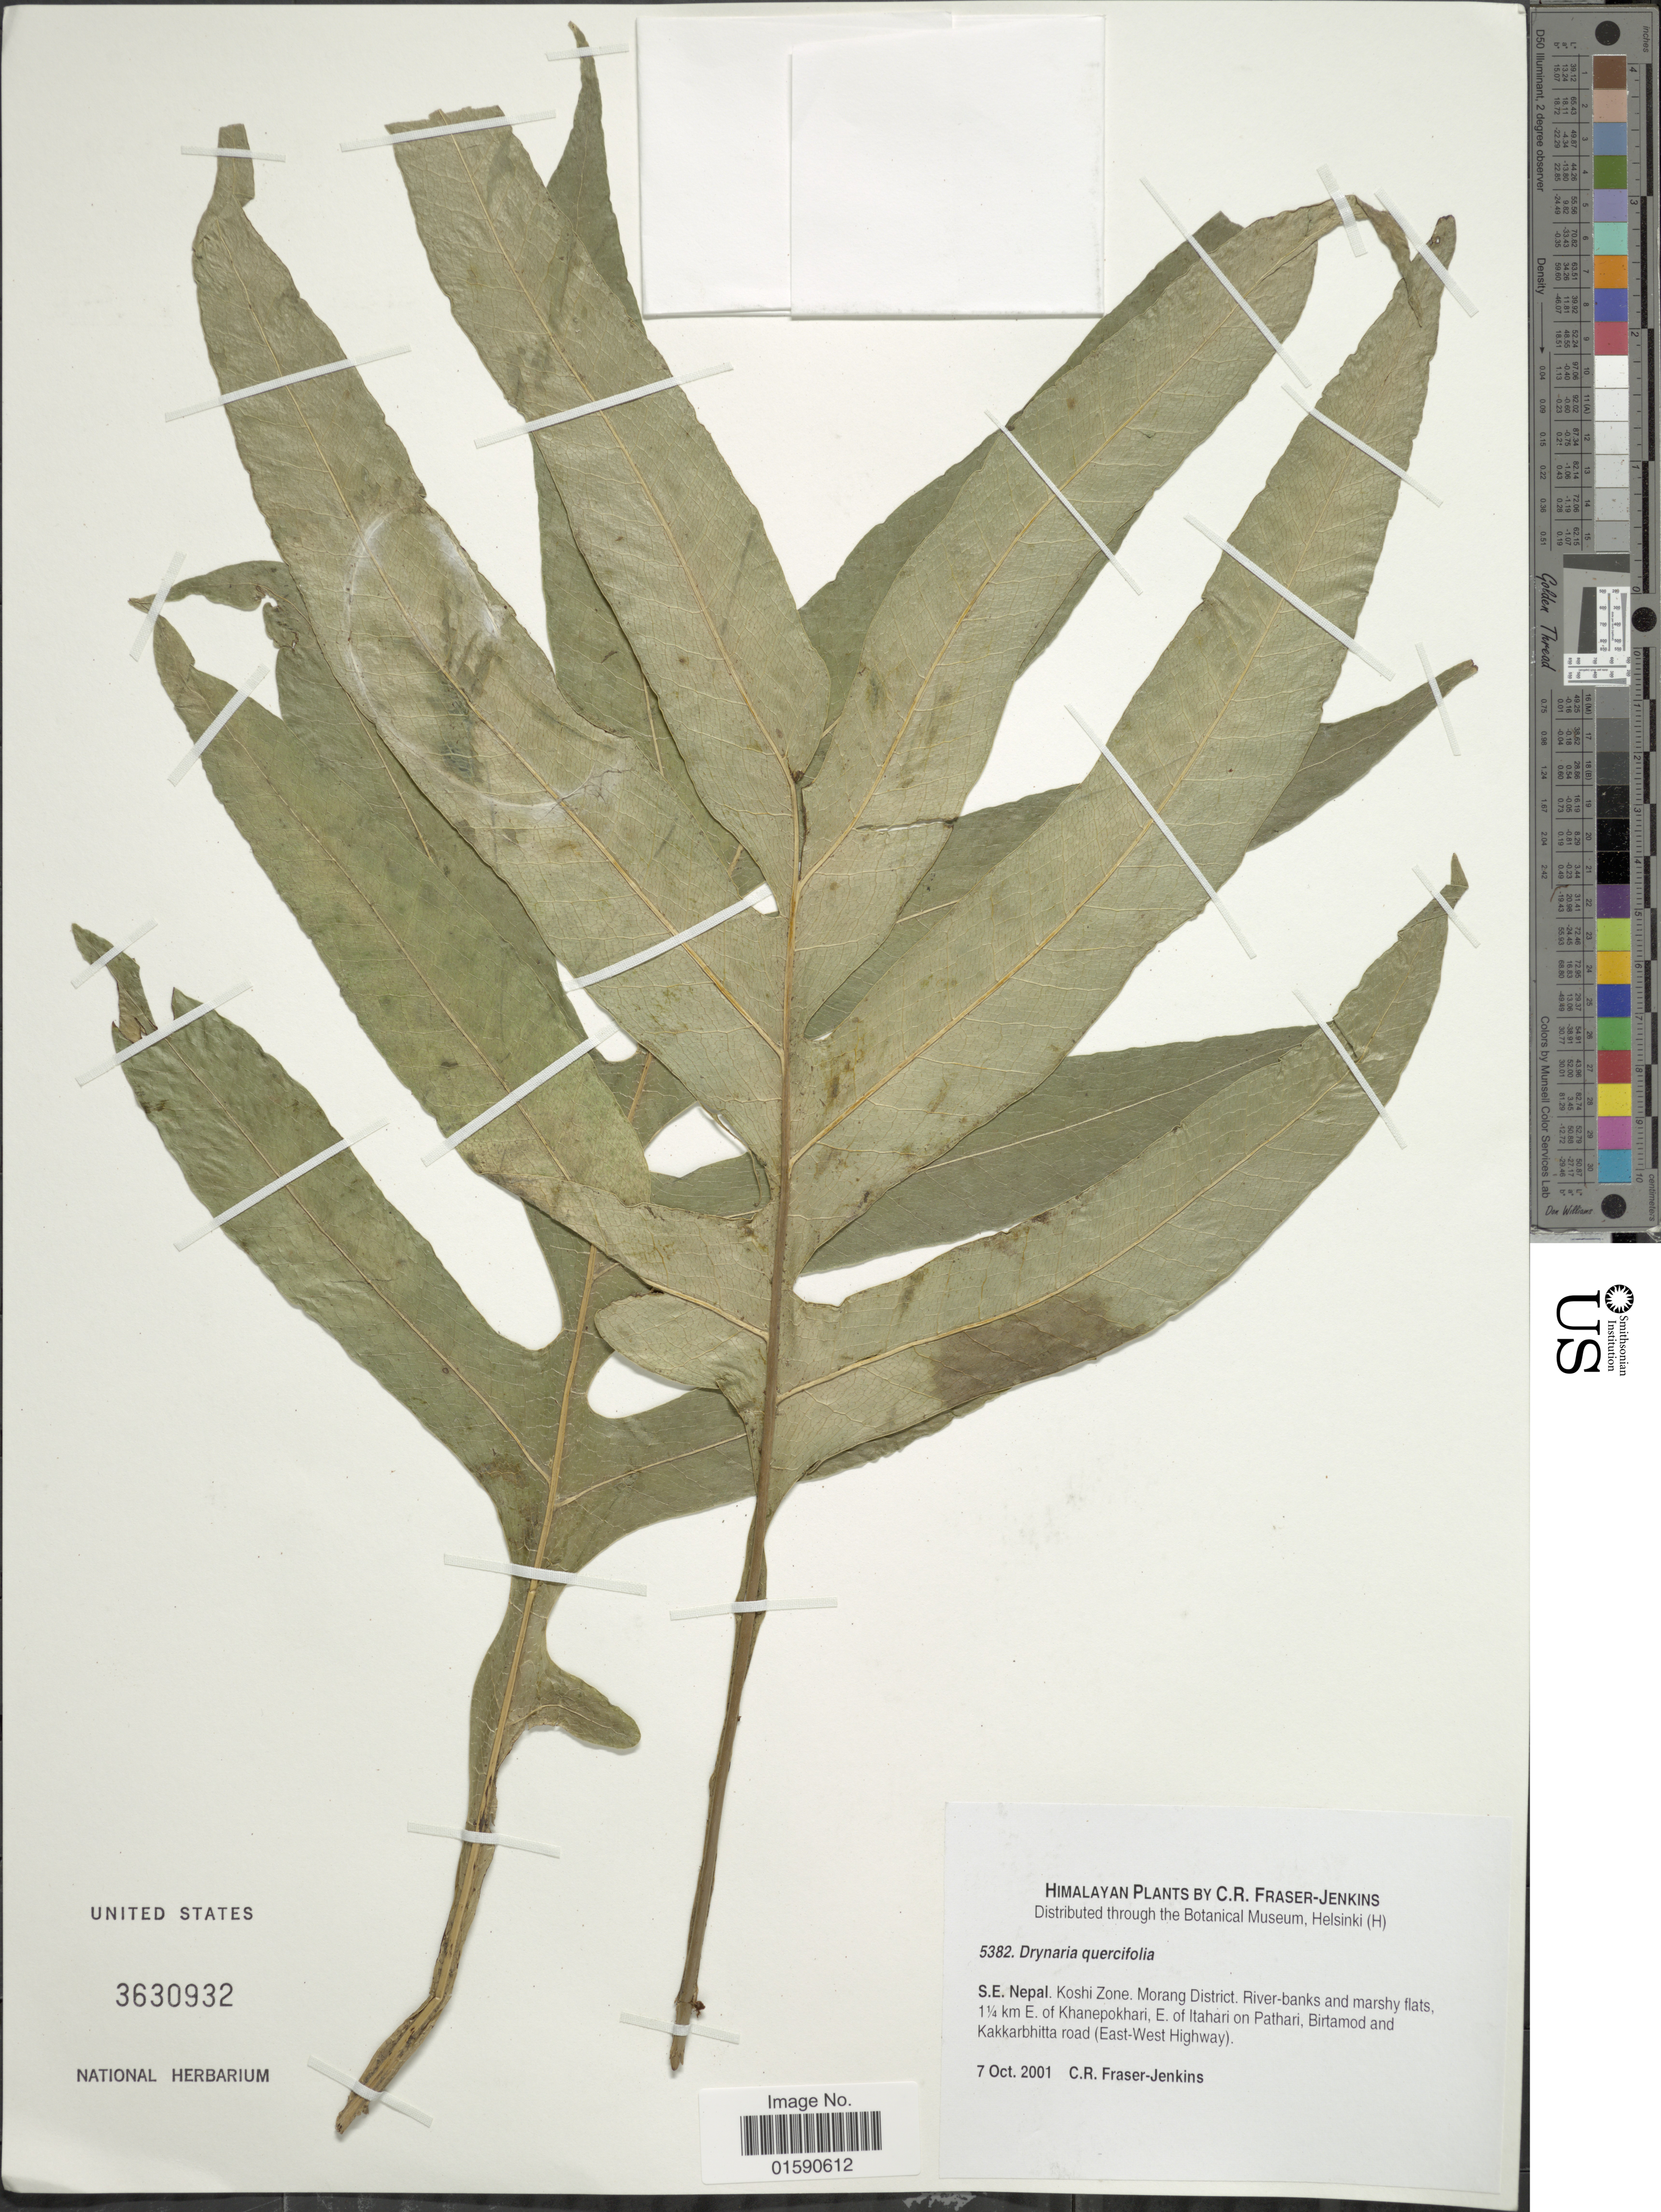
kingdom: Plantae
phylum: Tracheophyta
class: Polypodiopsida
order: Polypodiales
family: Polypodiaceae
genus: Drynaria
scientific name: Drynaria quercifolia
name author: (L.) J. Sm.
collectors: C. R. Fraser-Jenkins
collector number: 5382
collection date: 2001-10-07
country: Nepal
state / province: Kosi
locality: S. E. Nepal. Koshi Zone. Morang District. River-banks and Marshy flats, 1.25 km E. of Khanepokhari, E. of Itahari on Pathari, Birtamod and Kakkarbhitta road (East-west Highway)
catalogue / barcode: US 3630932